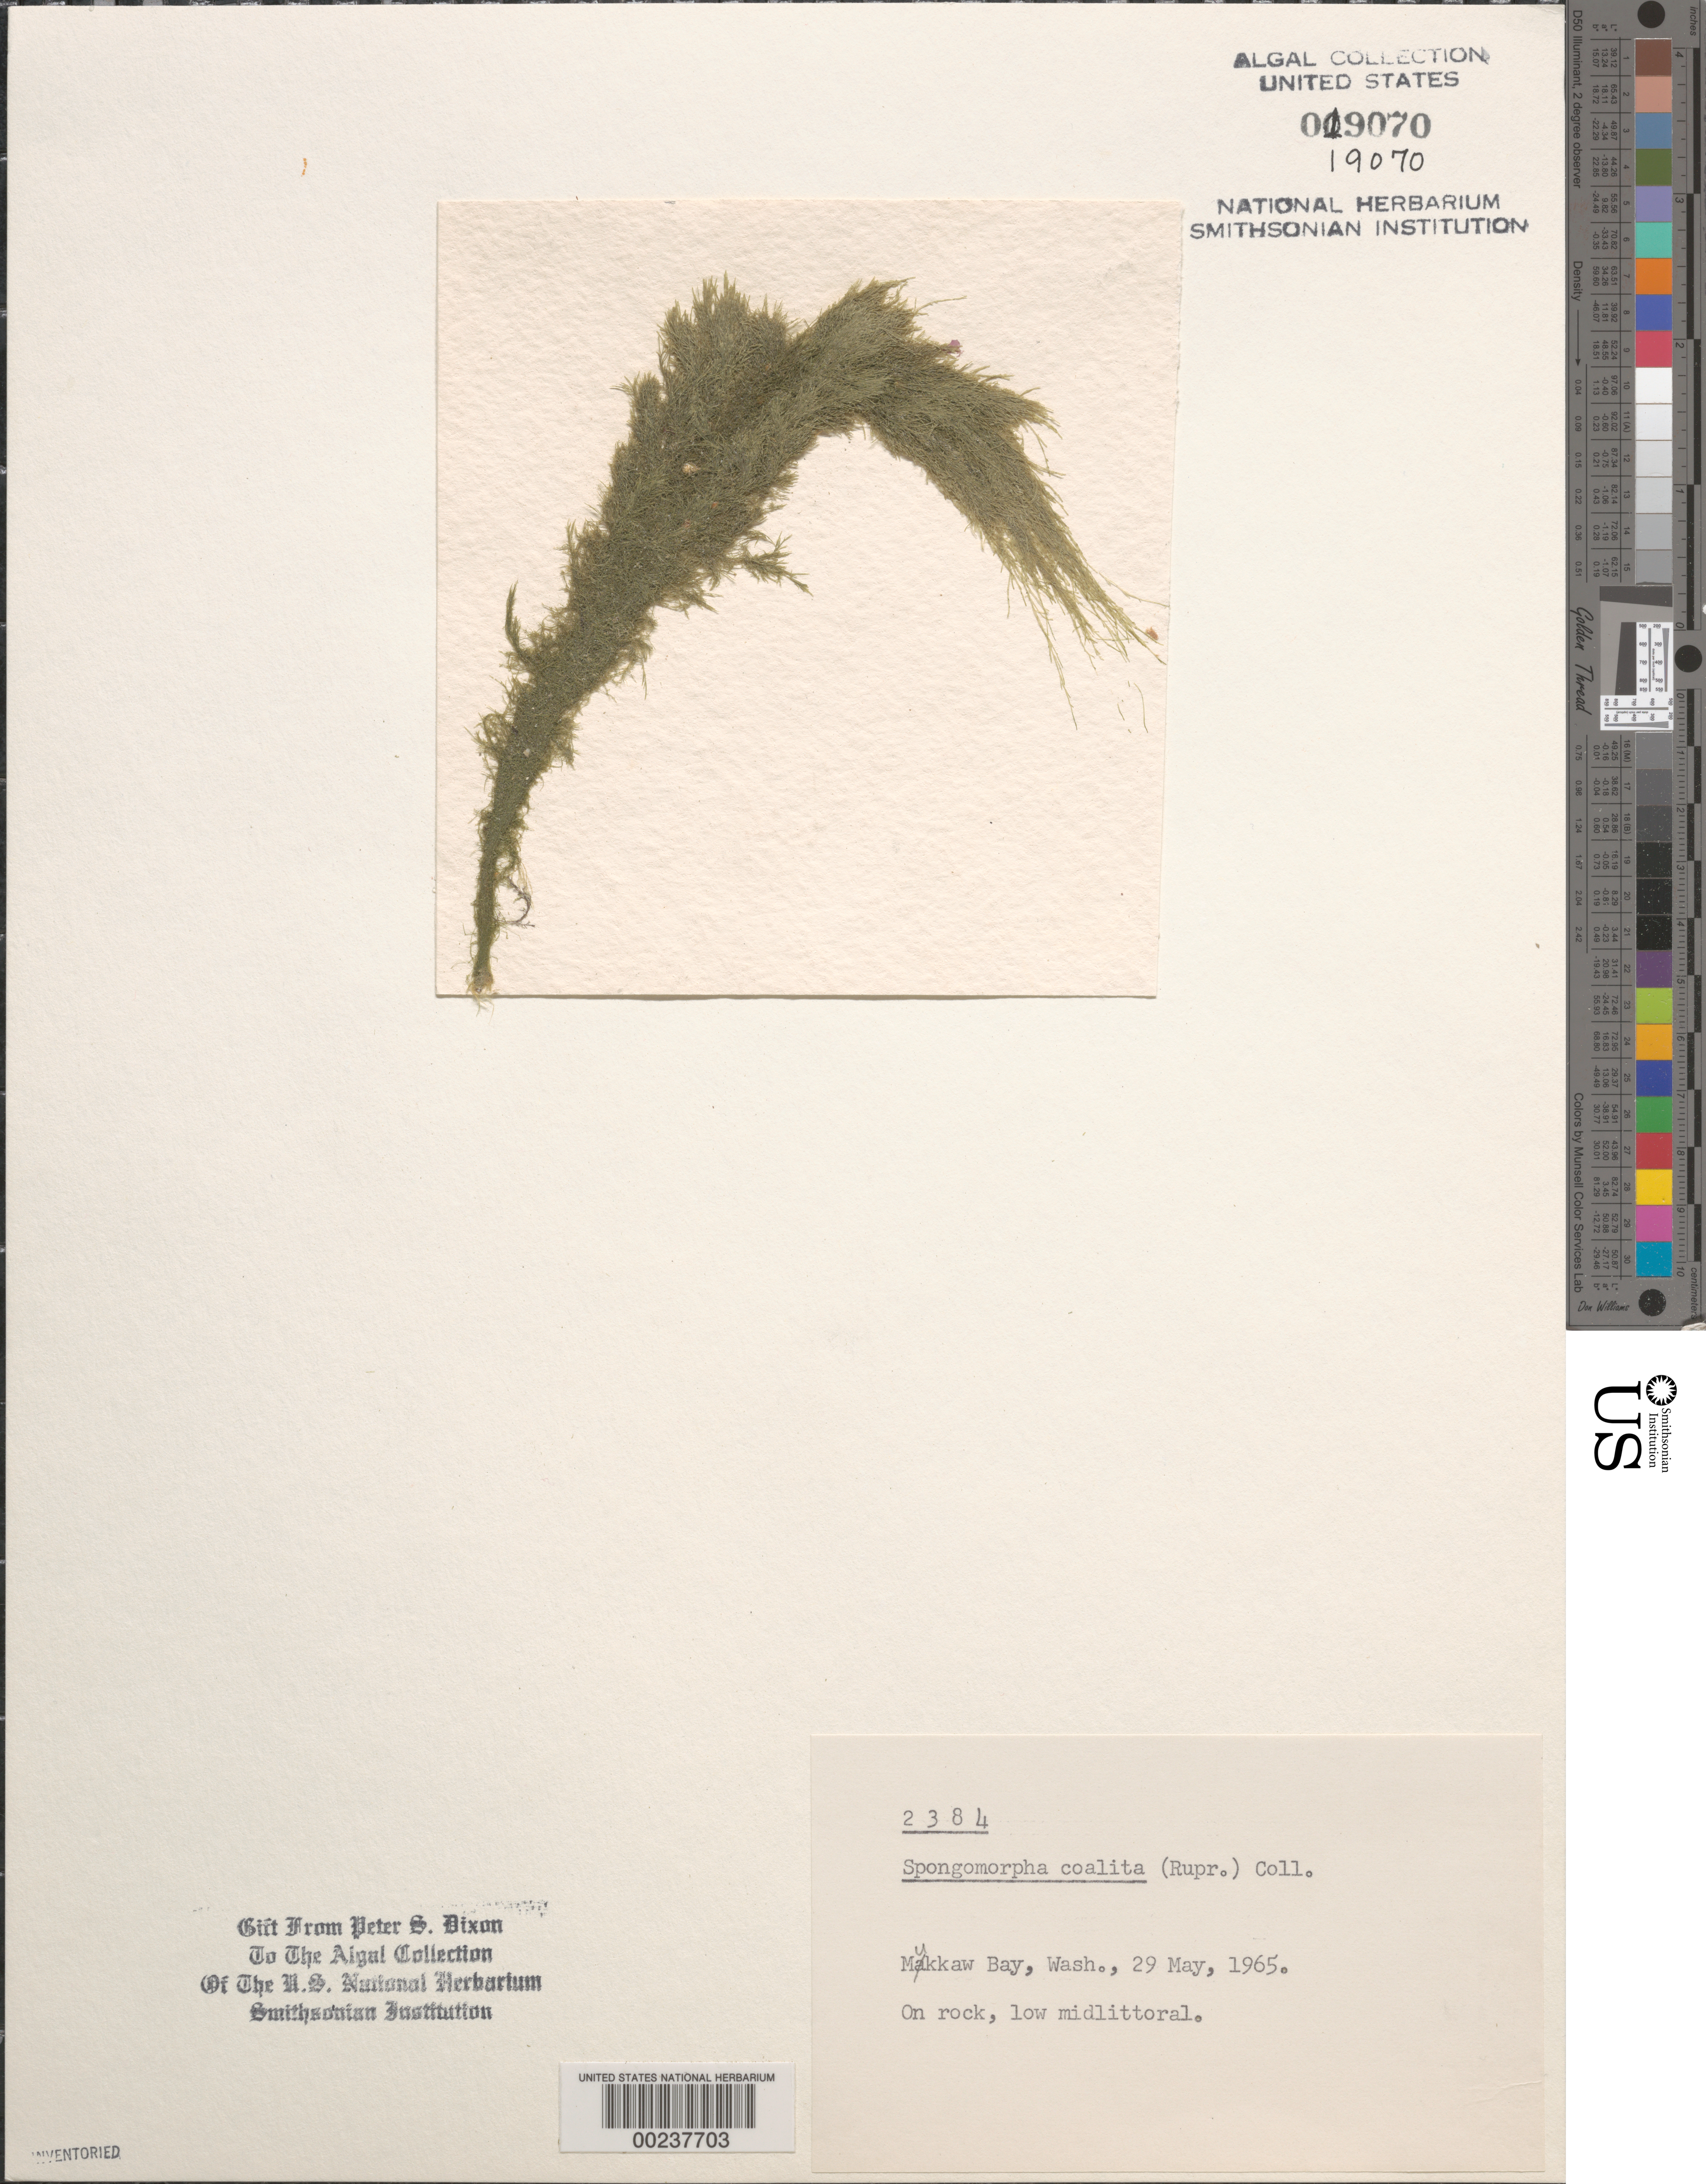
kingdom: Plantae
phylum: Chlorophyta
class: Ulvophyceae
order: Ulotrichales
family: Ulotrichaceae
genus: Acrosiphonia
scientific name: Acrosiphonia coalita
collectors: P. S. Dixon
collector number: PSD 2384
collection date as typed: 29 May 1965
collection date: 1965-05-29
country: United States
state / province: Washington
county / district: Clallam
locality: Mukkaw Bay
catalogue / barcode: US 19070